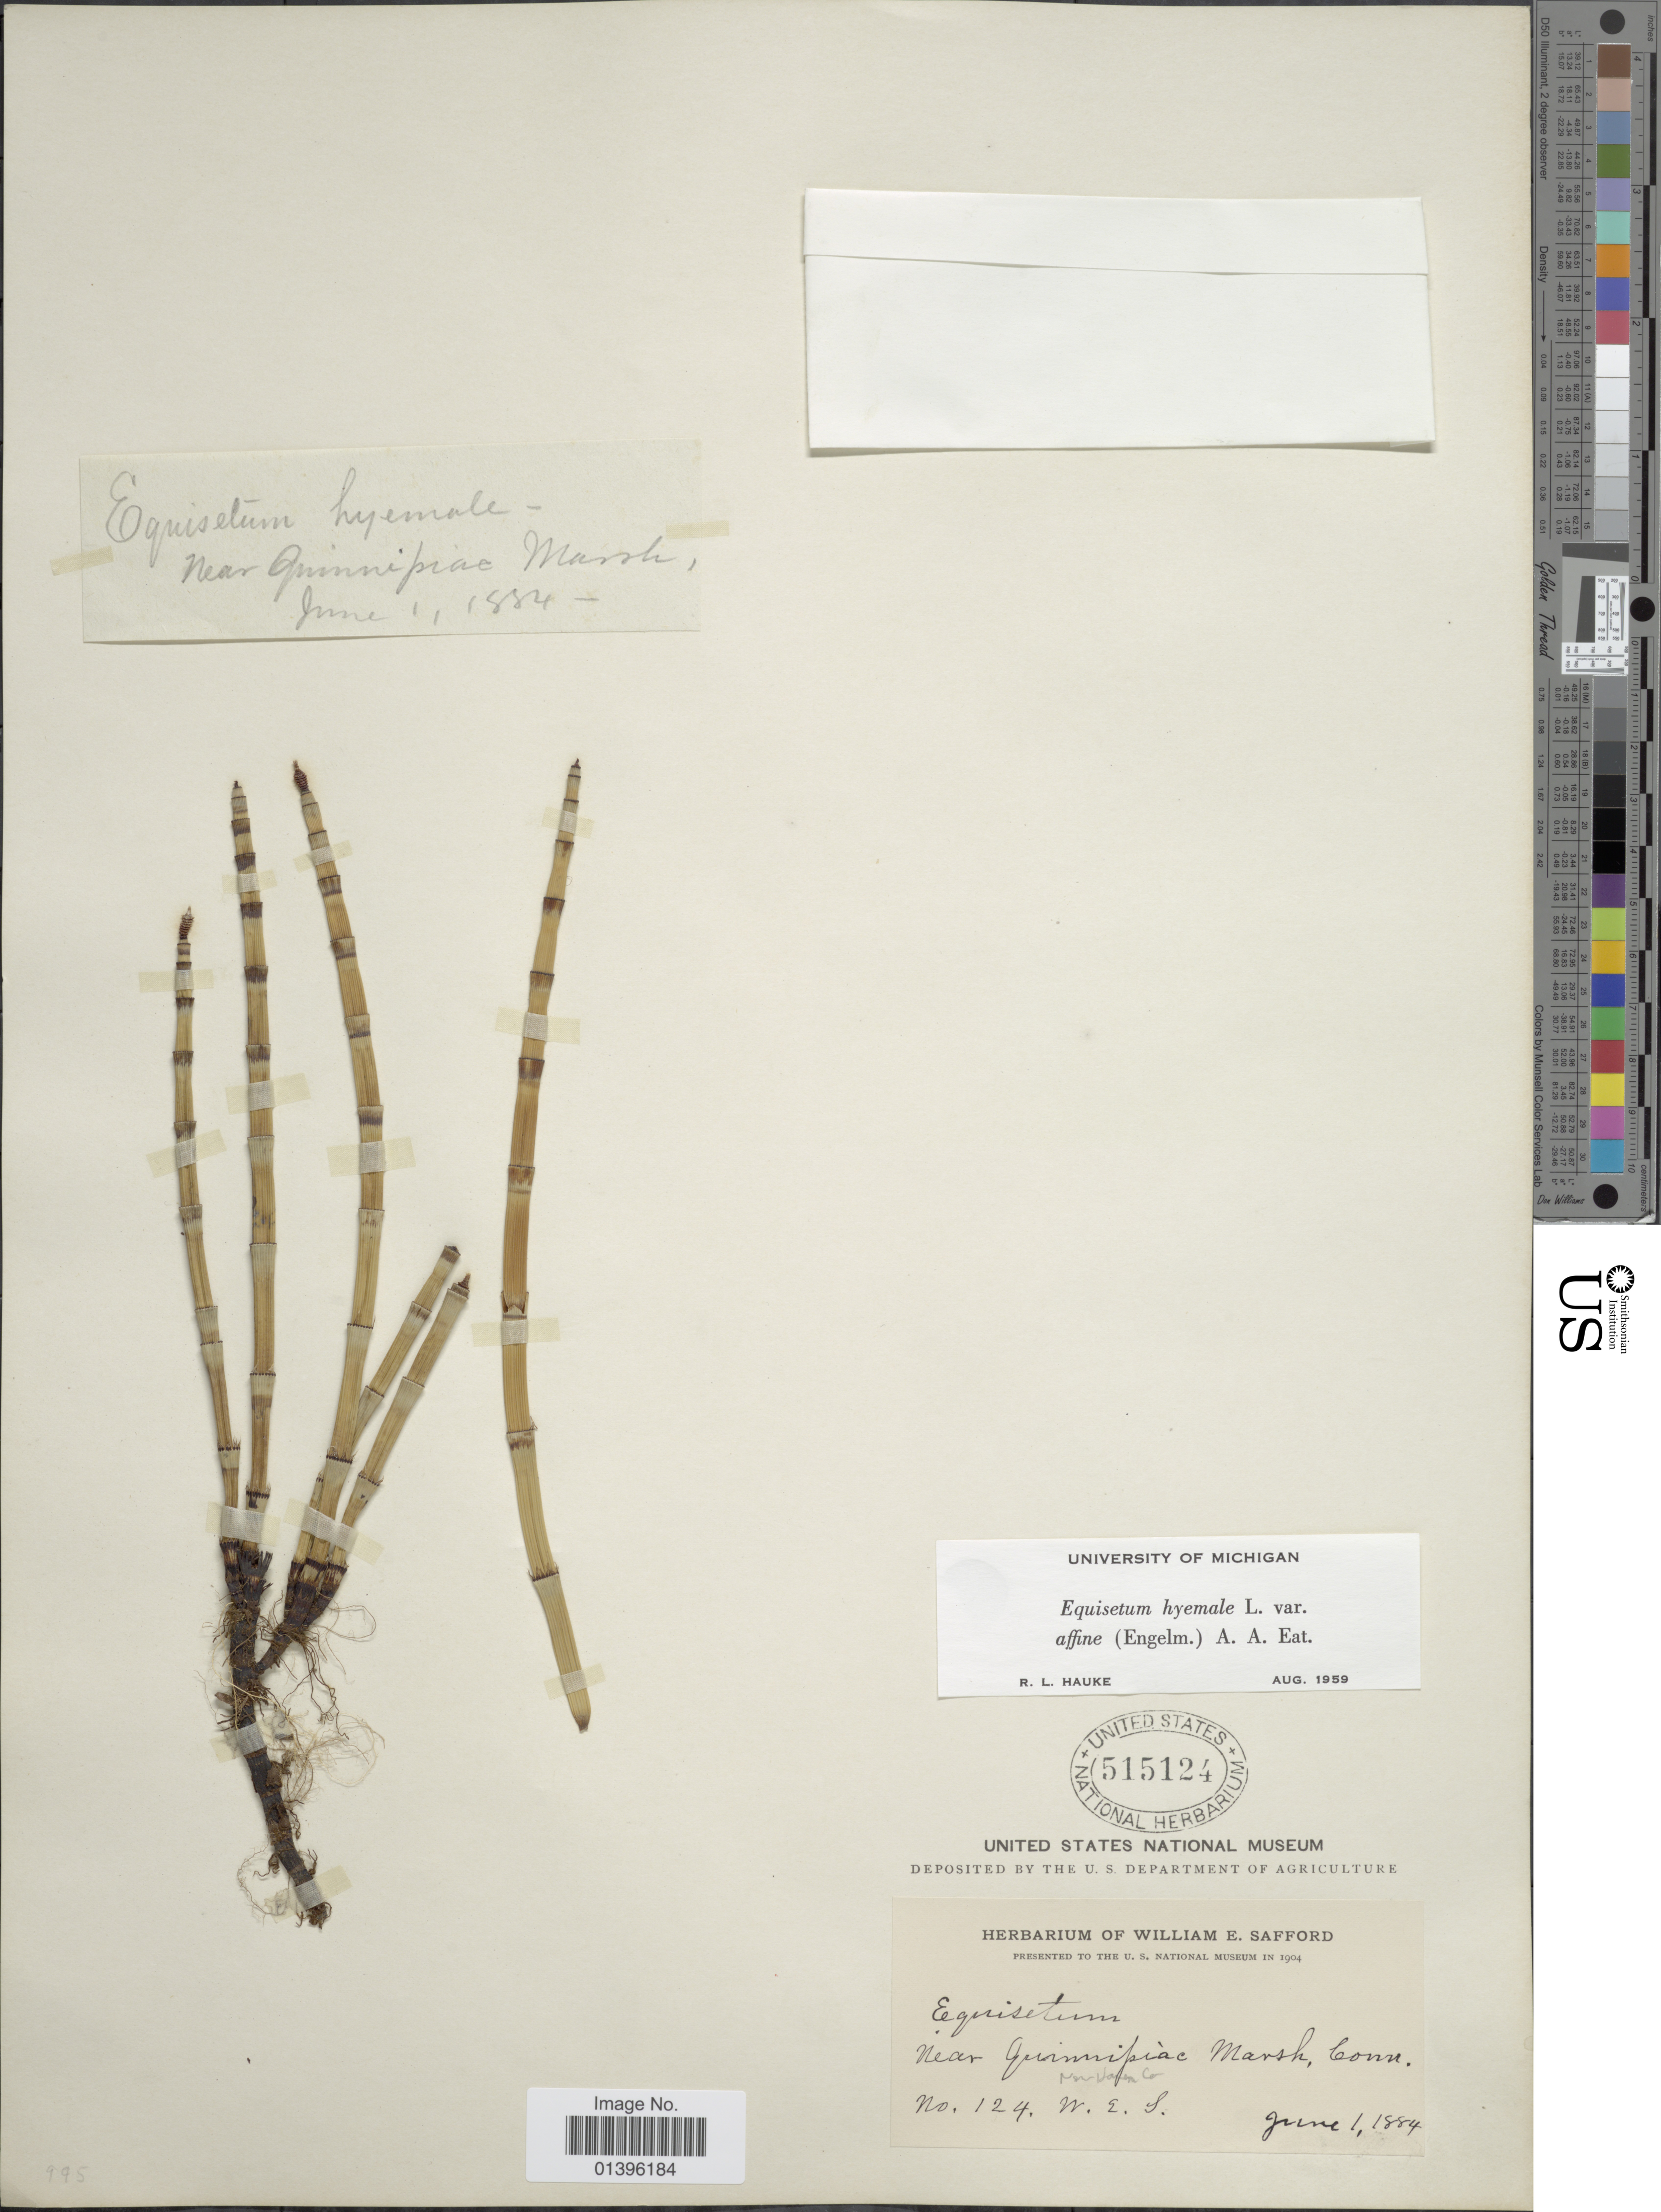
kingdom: Plantae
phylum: Tracheophyta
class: Polypodiopsida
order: Equisetales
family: Equisetaceae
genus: Equisetum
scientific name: Equisetum hyemale var. affine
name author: (Engelm.) A.A. Eaton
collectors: W. E. Safford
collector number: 124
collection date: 1884-06-01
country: United States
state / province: Connecticut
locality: Near Quinnipiac Marsh, New Haven Co.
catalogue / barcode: US 515124